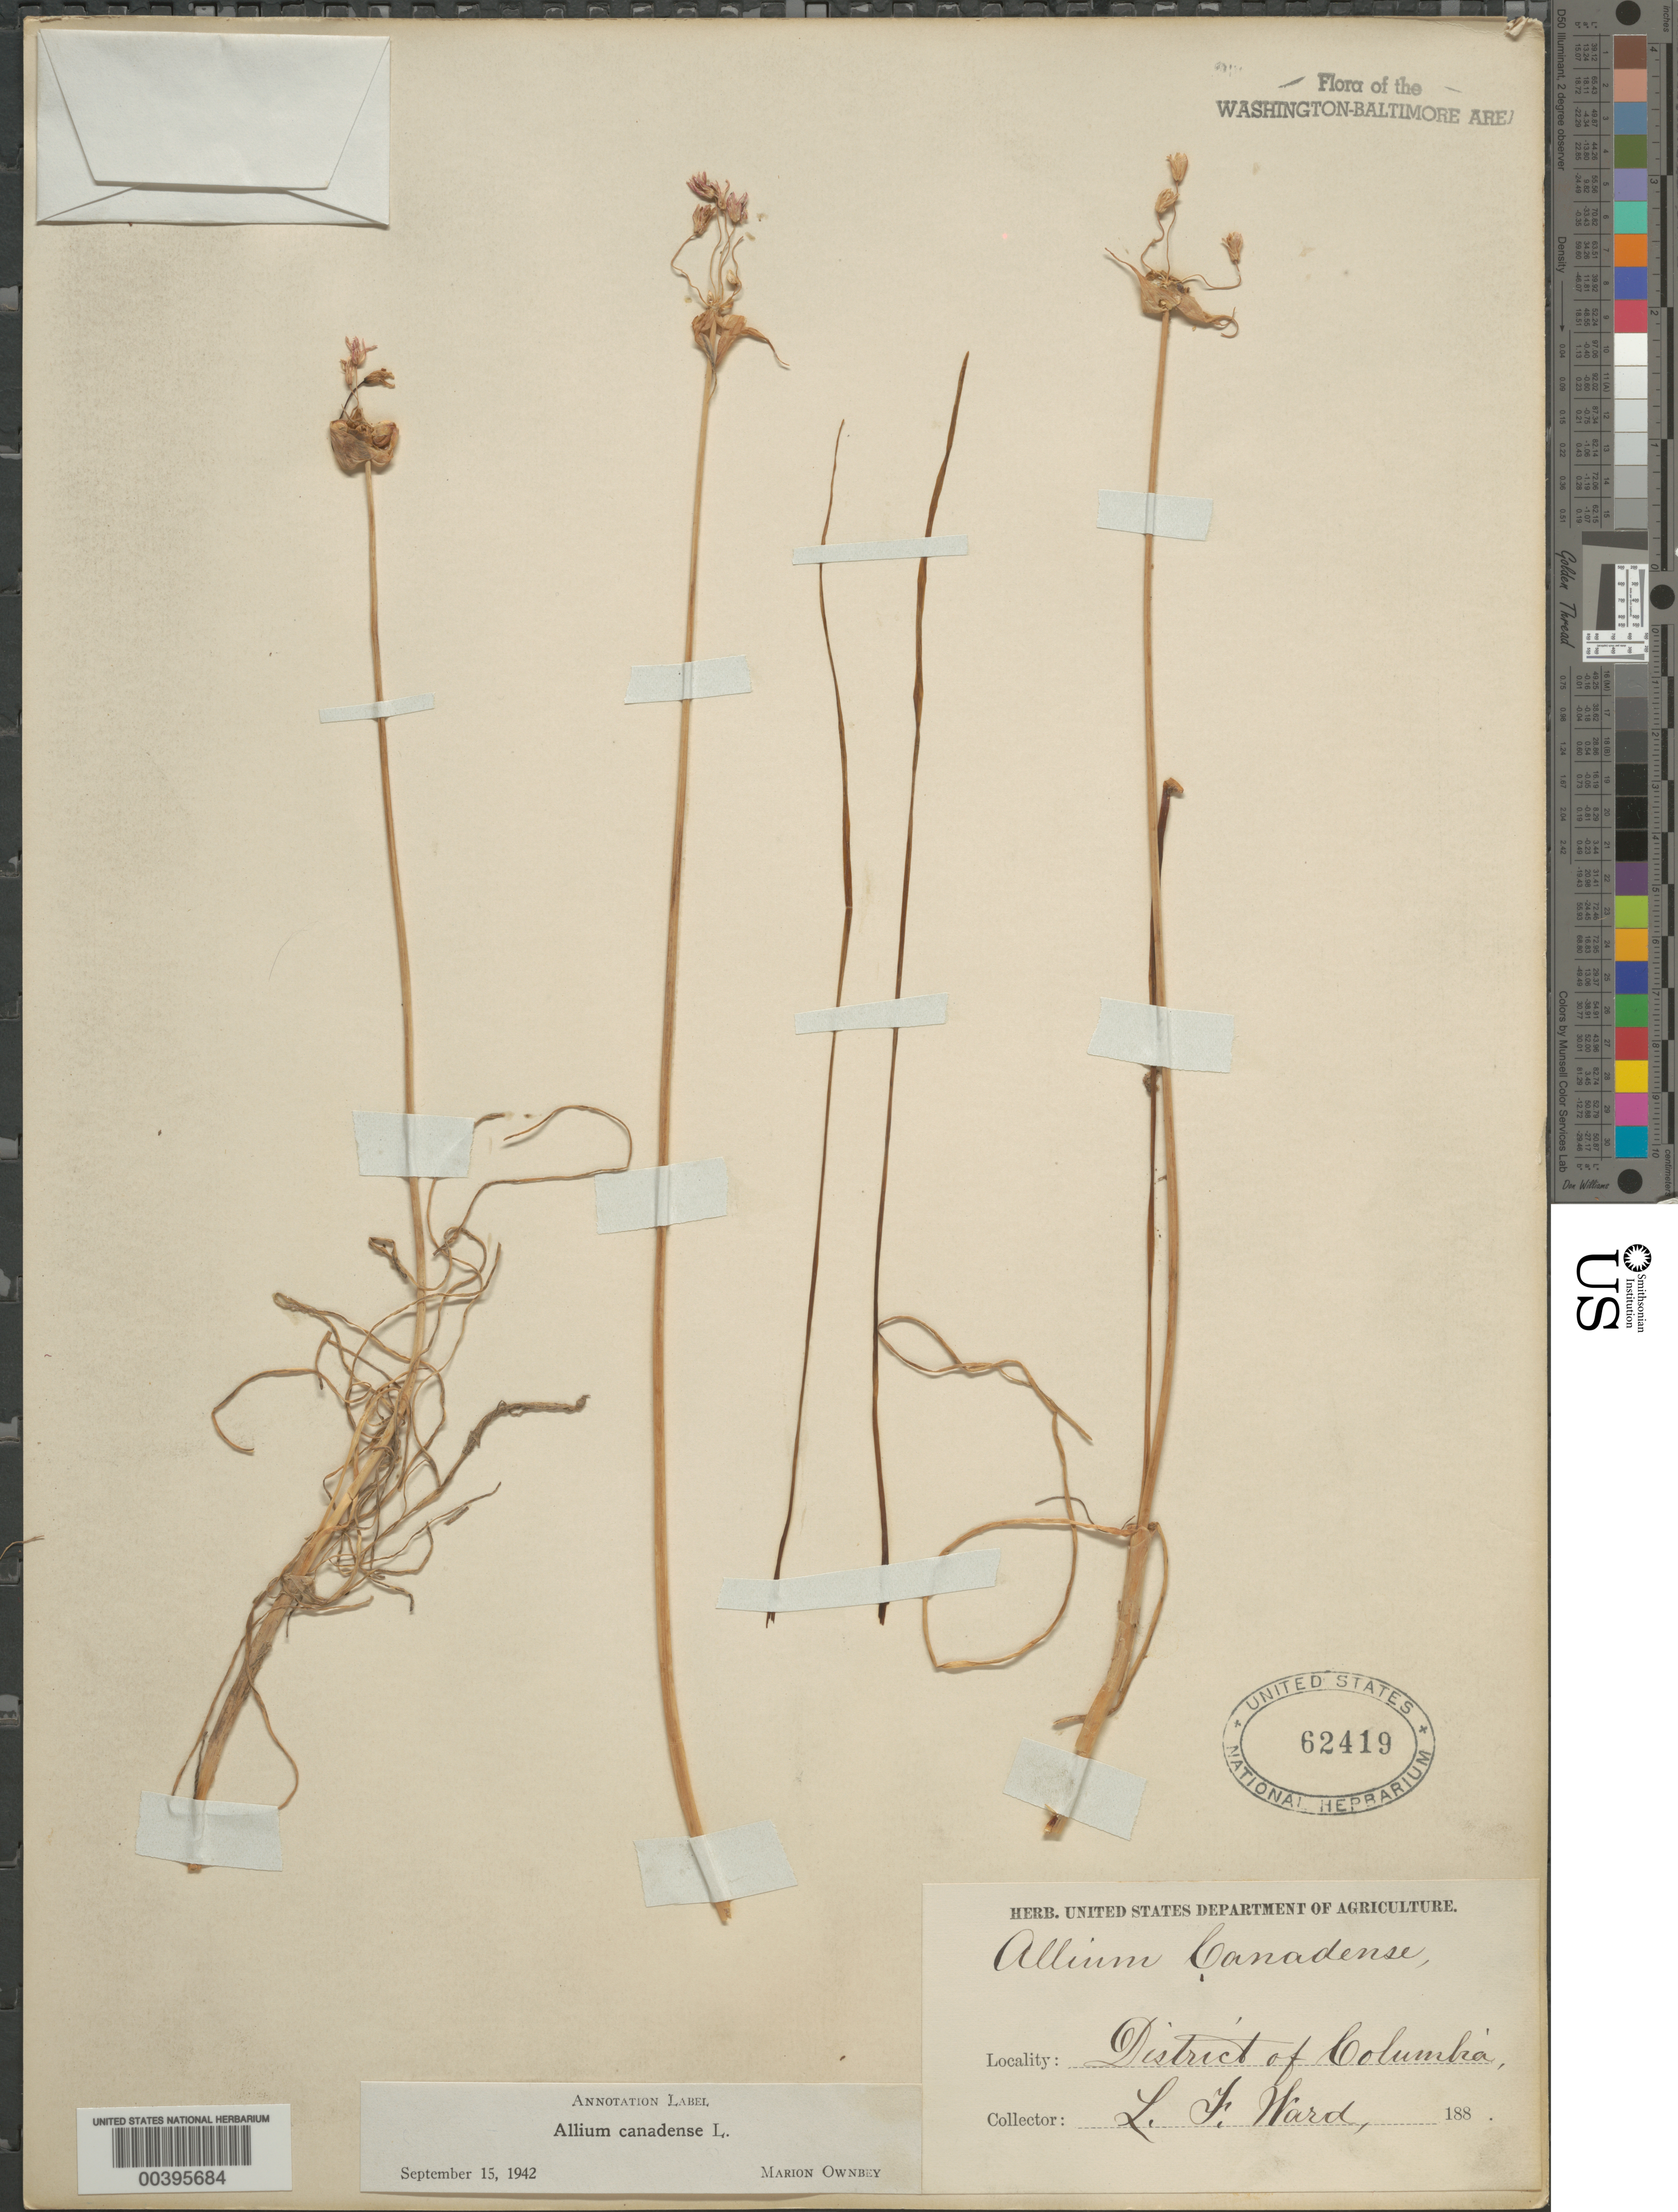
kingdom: Plantae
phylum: Tracheophyta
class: Liliopsida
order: Asparagales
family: Amaryllidaceae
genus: Allium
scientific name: Allium canadense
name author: L.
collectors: L. F. Ward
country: United States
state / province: District of Columbia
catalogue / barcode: US 62419